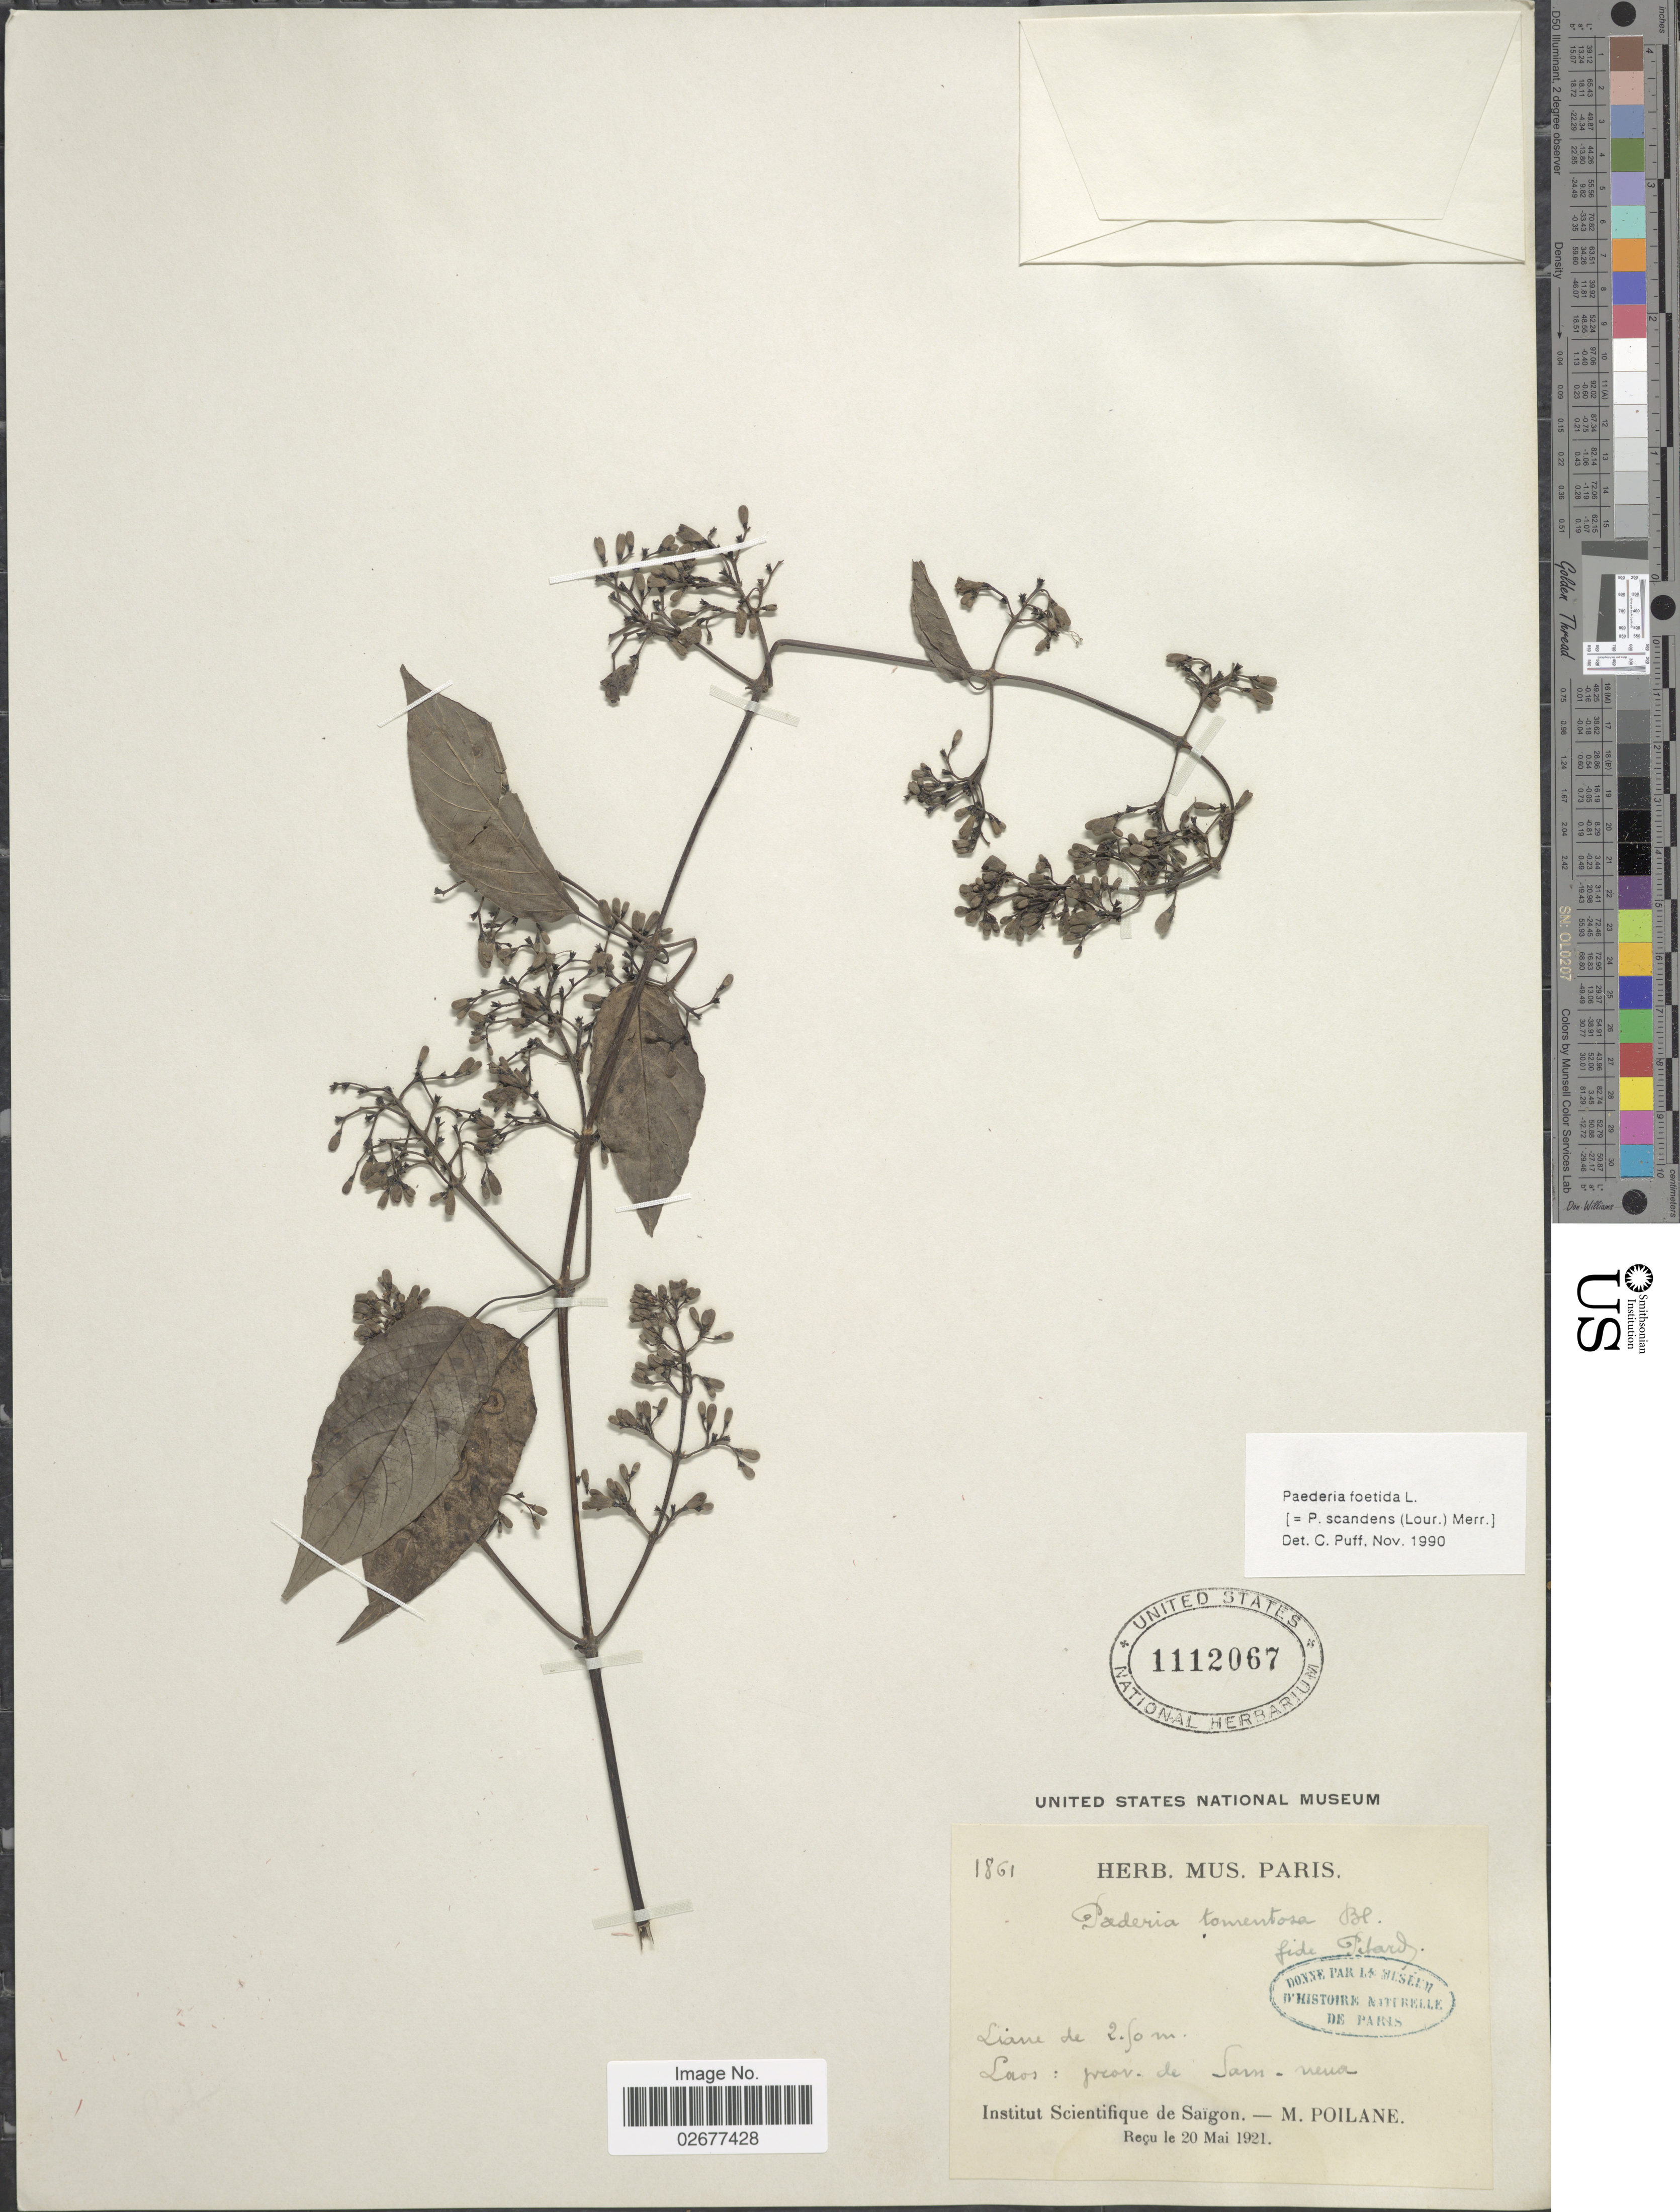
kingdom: Plantae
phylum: Tracheophyta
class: Magnoliopsida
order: Gentianales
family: Rubiaceae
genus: Paederia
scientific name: Paederia foetida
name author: L.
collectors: M. Poilane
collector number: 1861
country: Laos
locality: Prov. de Sam-neua.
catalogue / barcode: US 1112067